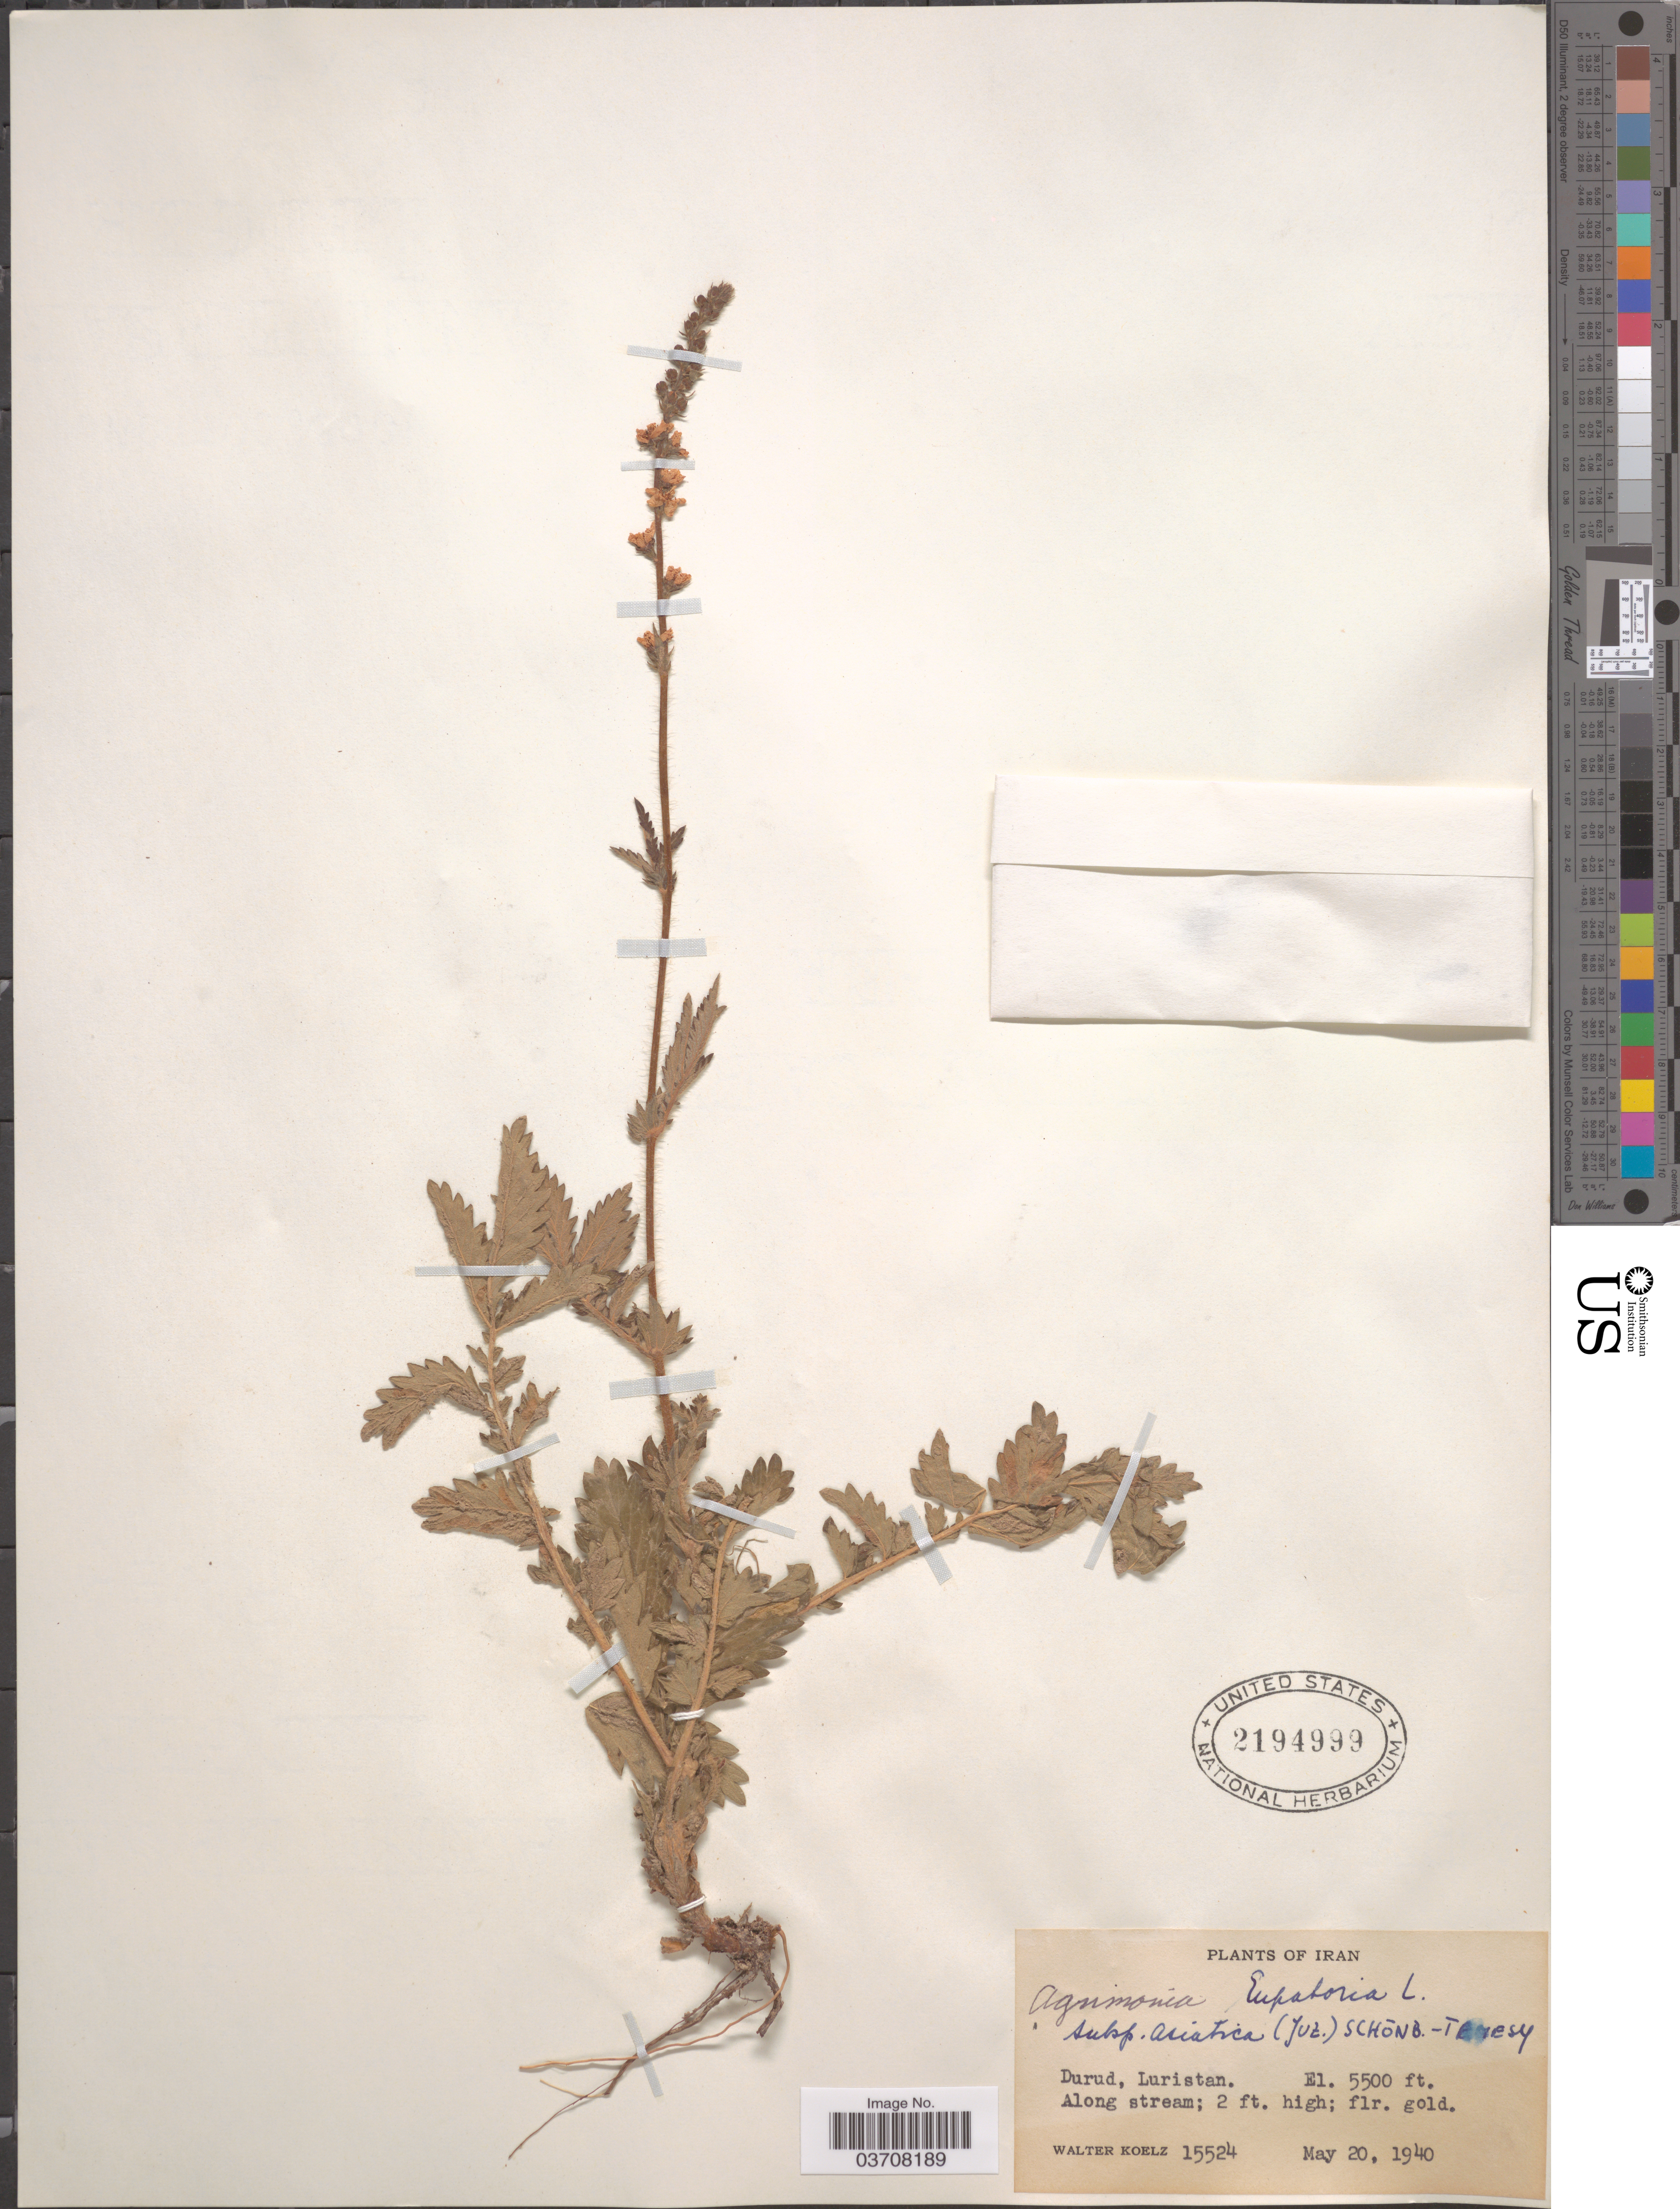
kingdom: Plantae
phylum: Tracheophyta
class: Magnoliopsida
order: Rosales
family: Rosaceae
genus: Agrimonia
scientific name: Agrimonia eupatoria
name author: L.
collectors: W. N. Koelz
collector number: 15524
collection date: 1940-05-20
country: Iran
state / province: Hormozgan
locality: Durud, Luristan.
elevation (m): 1676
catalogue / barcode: US 2194999